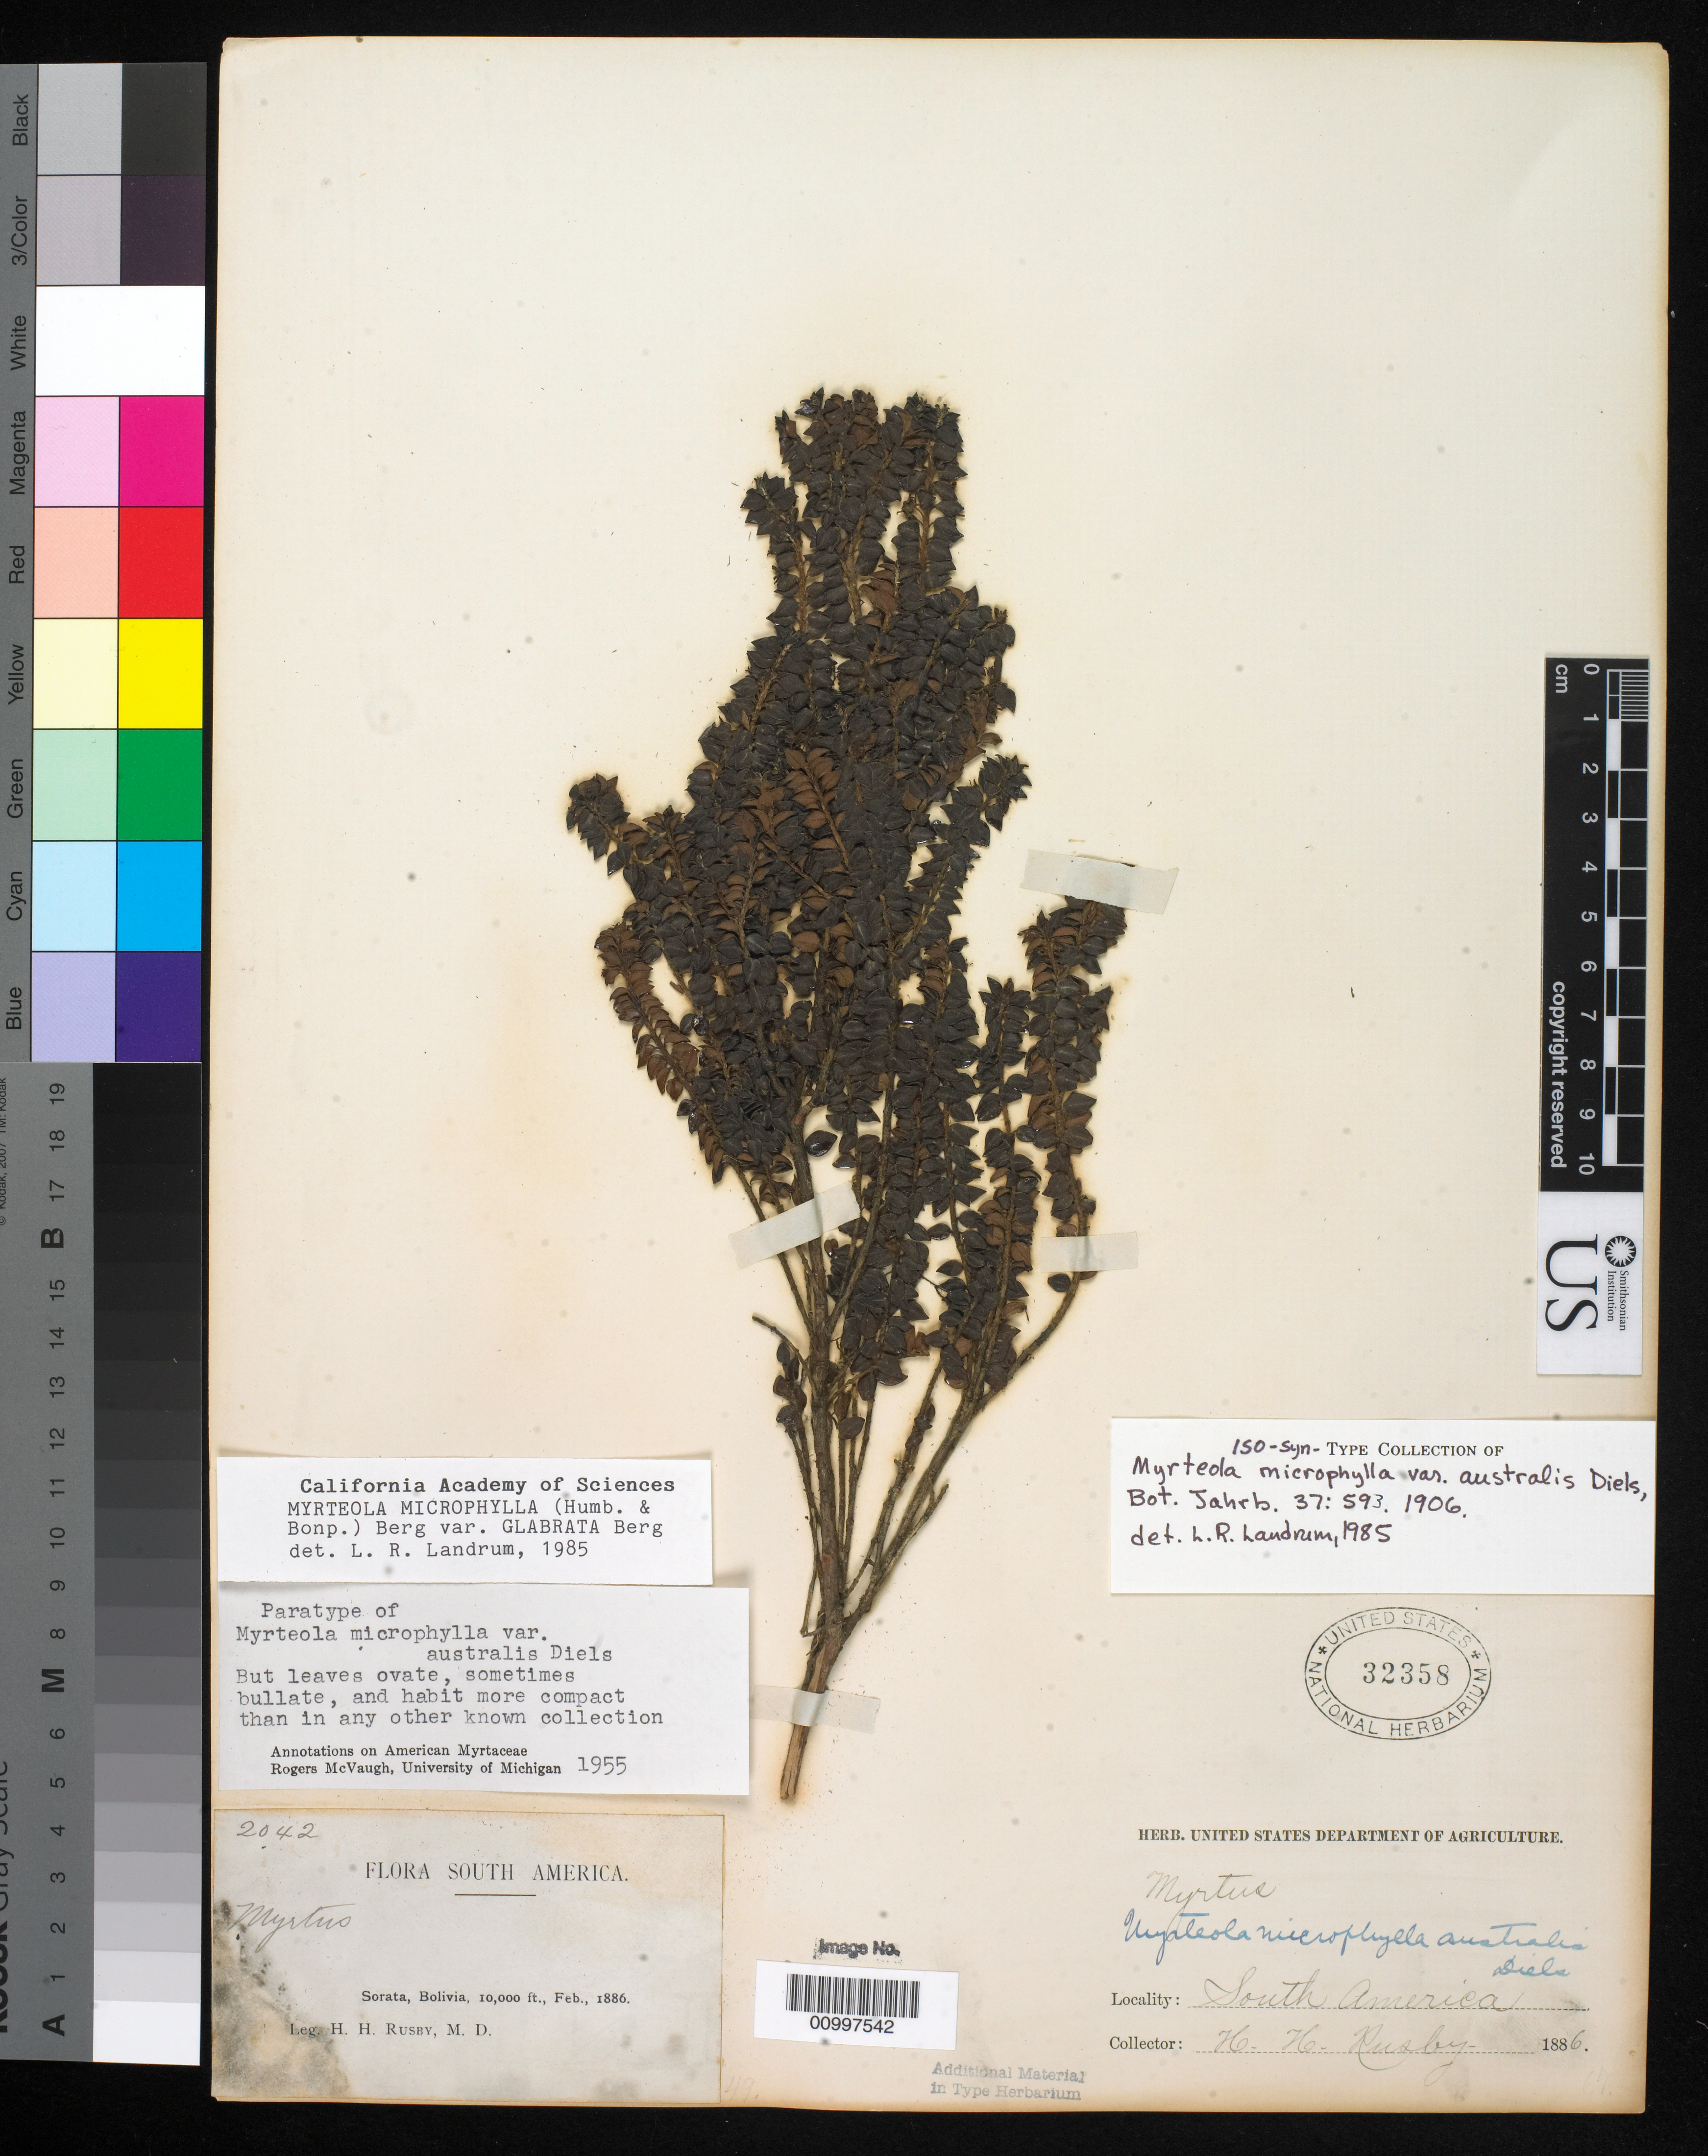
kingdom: Plantae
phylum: Tracheophyta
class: Magnoliopsida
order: Myrtales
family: Myrtaceae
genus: Myrteola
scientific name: Myrteola microphylla var. australis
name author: Diels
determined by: Landrum, L. R.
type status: Isosyntype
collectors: H. H. Rusby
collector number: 2042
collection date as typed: Feb., 1886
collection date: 1886-02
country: Bolivia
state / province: La Páz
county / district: Larecaja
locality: Sorata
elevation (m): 3048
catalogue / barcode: US 32358